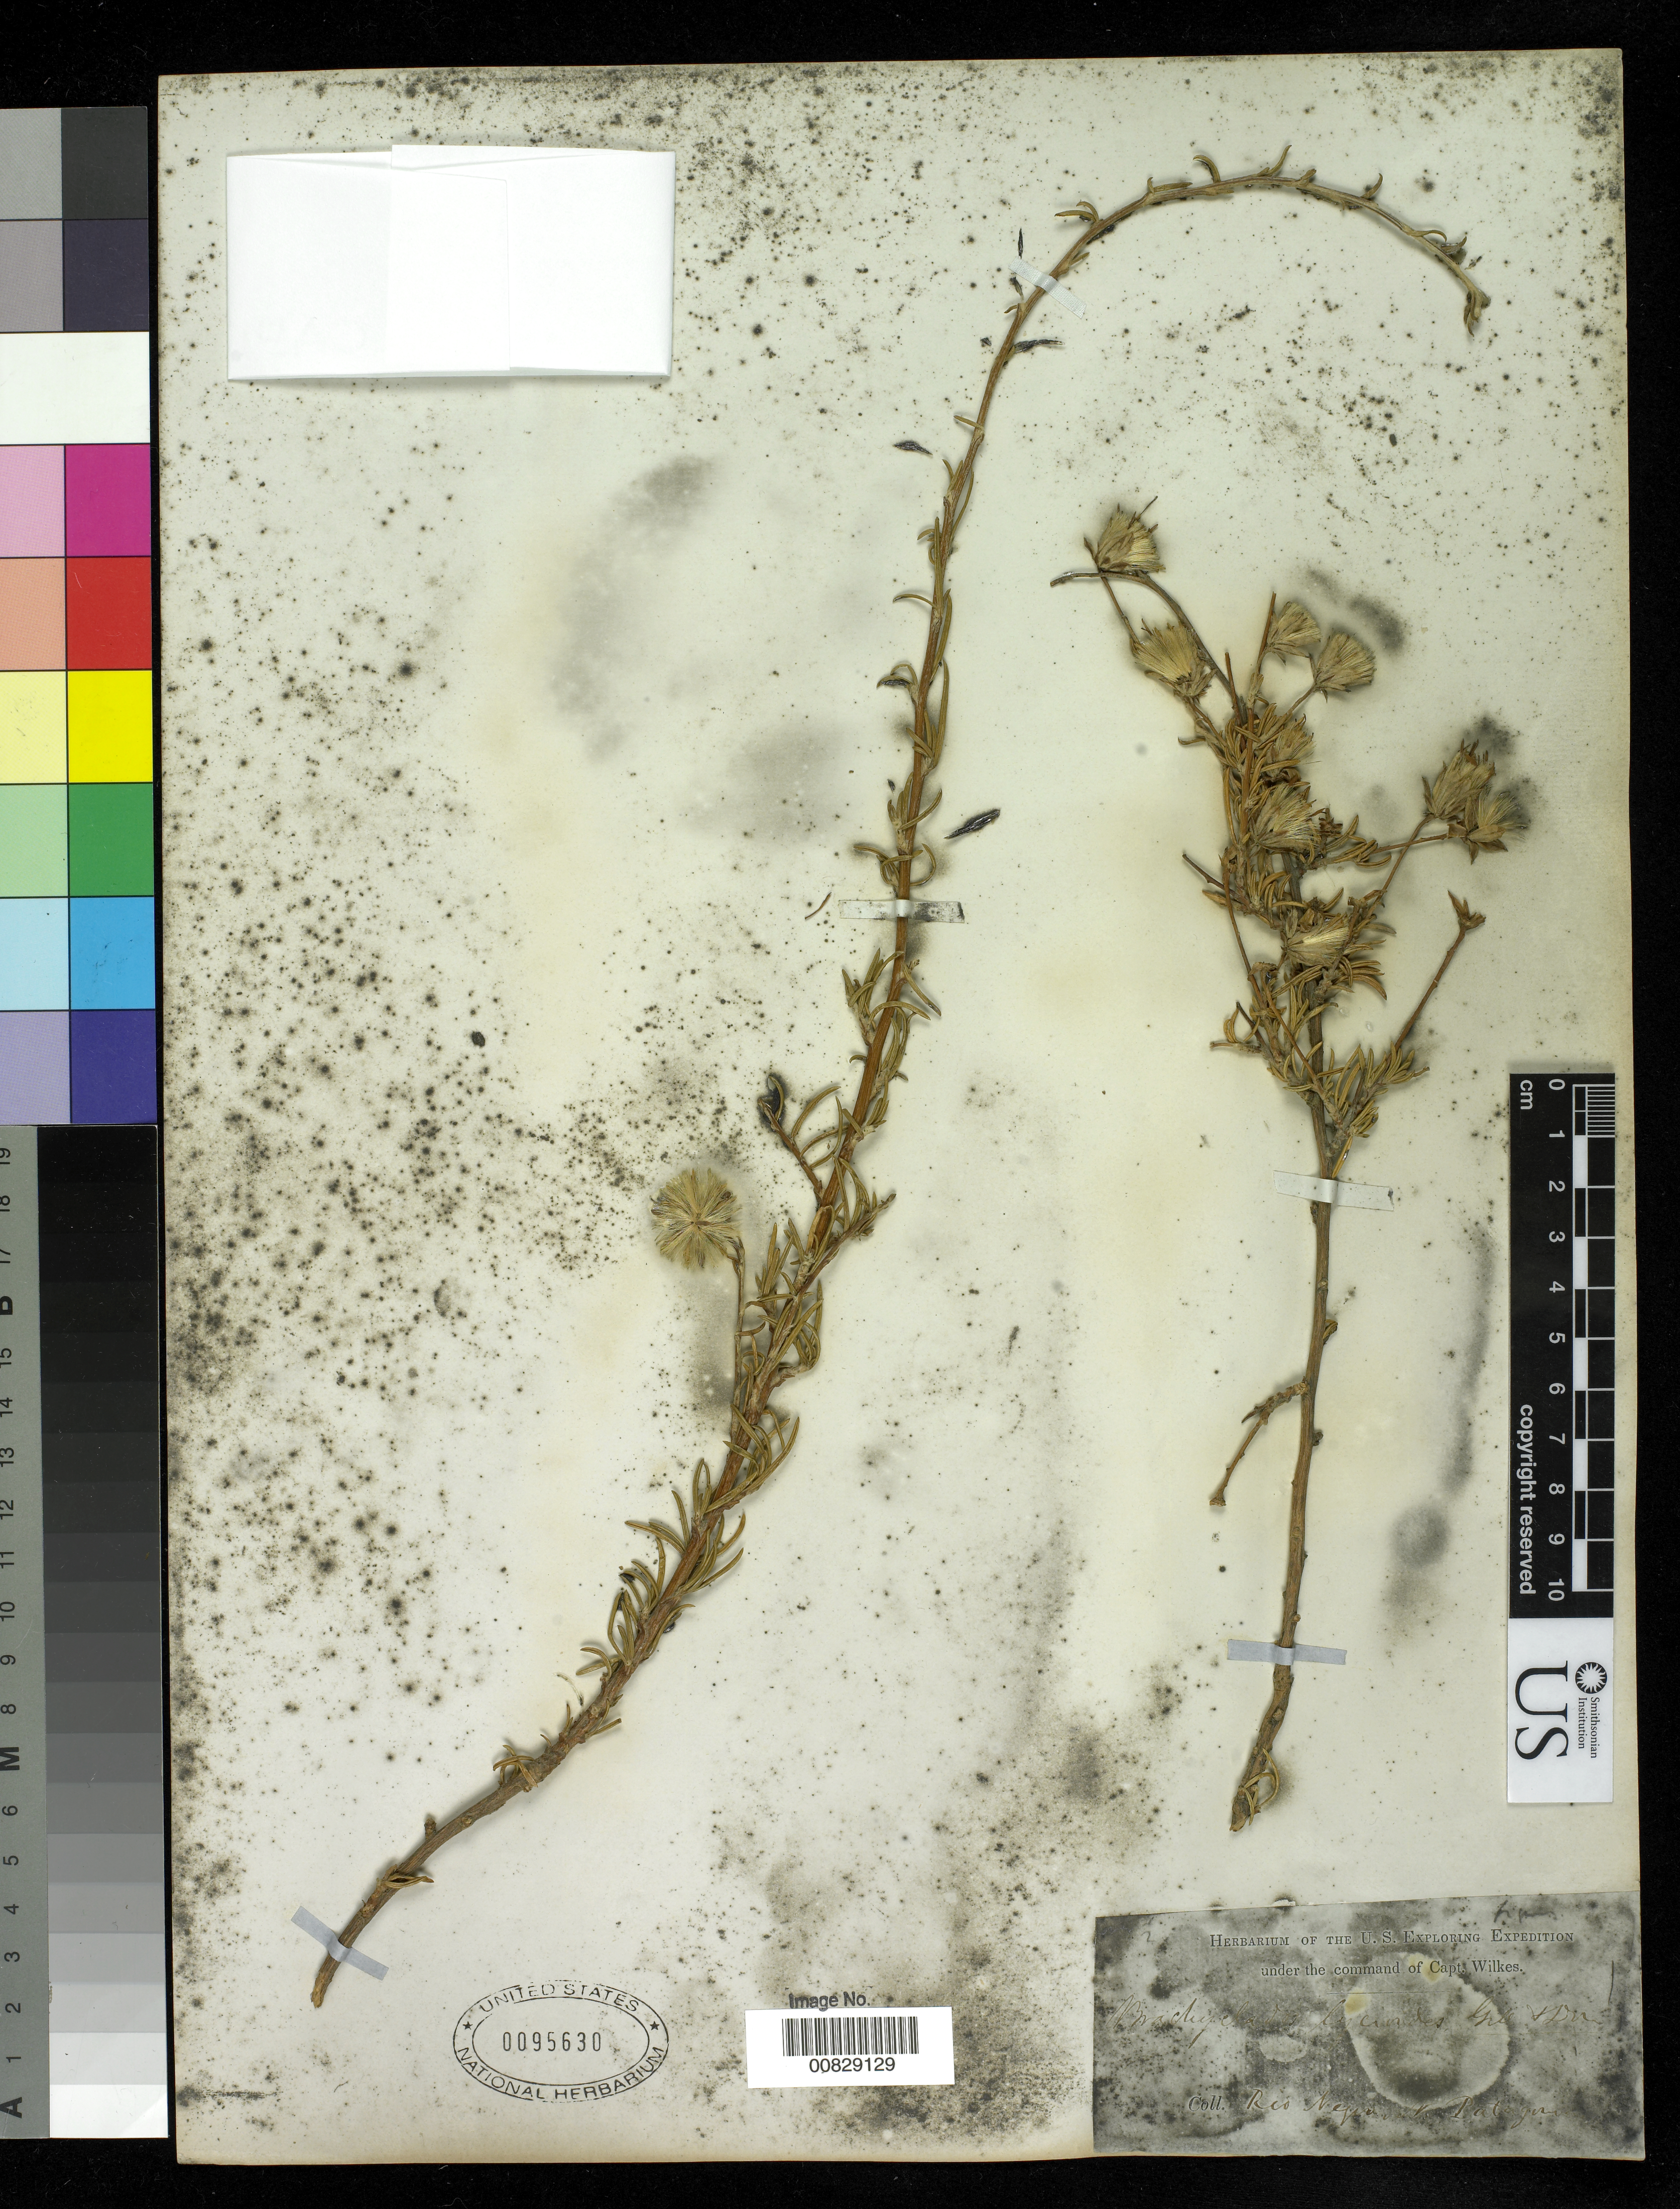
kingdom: Plantae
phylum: Tracheophyta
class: Magnoliopsida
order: Asterales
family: Asteraceae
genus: Brachyclados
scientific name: Brachyclados lycioides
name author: D. Don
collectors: Wilkes Explor. Exped.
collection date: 1838/1842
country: Argentina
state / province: Rio Negro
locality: Rio Negro N. Patagonia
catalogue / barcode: US 95630